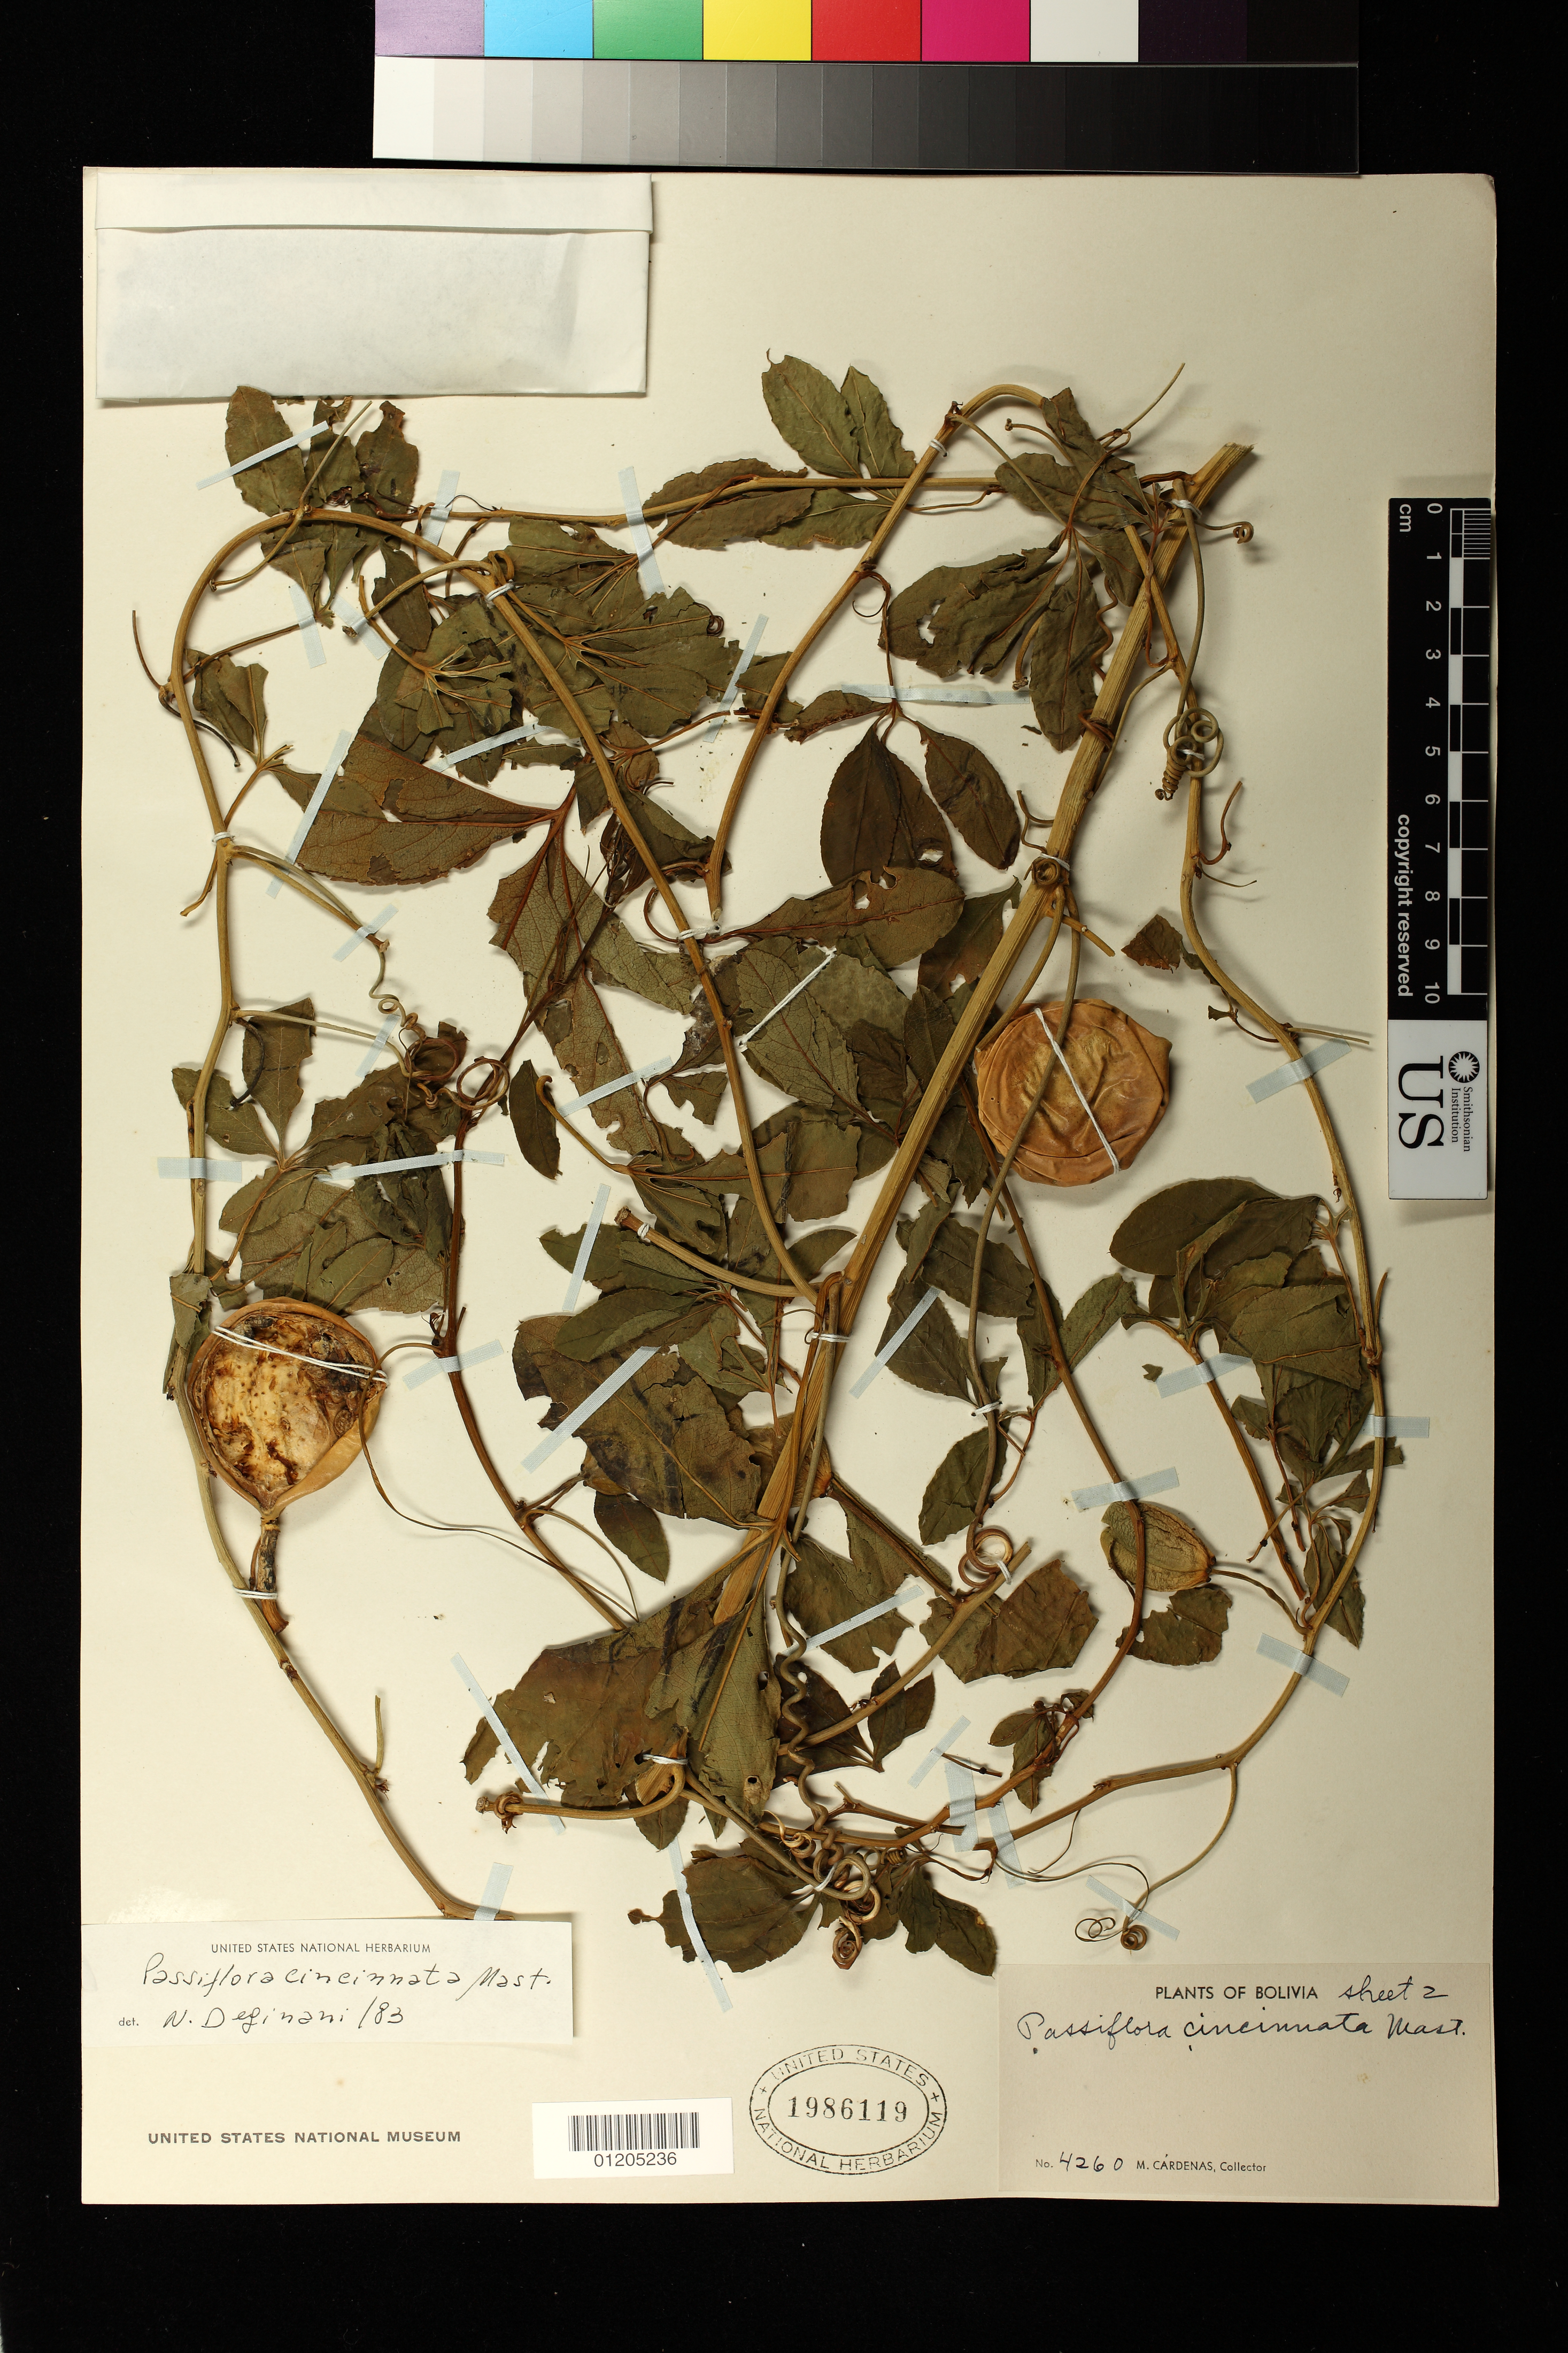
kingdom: Plantae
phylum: Tracheophyta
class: Magnoliopsida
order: Malpighiales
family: Passifloraceae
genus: Passiflora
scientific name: Passiflora cincinnata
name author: Mast.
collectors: M. Cárdenas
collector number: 4260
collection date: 1921-10-26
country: Bolivia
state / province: Beni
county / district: José Ballivián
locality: San Pedro near Reyes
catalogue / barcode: US 1986119